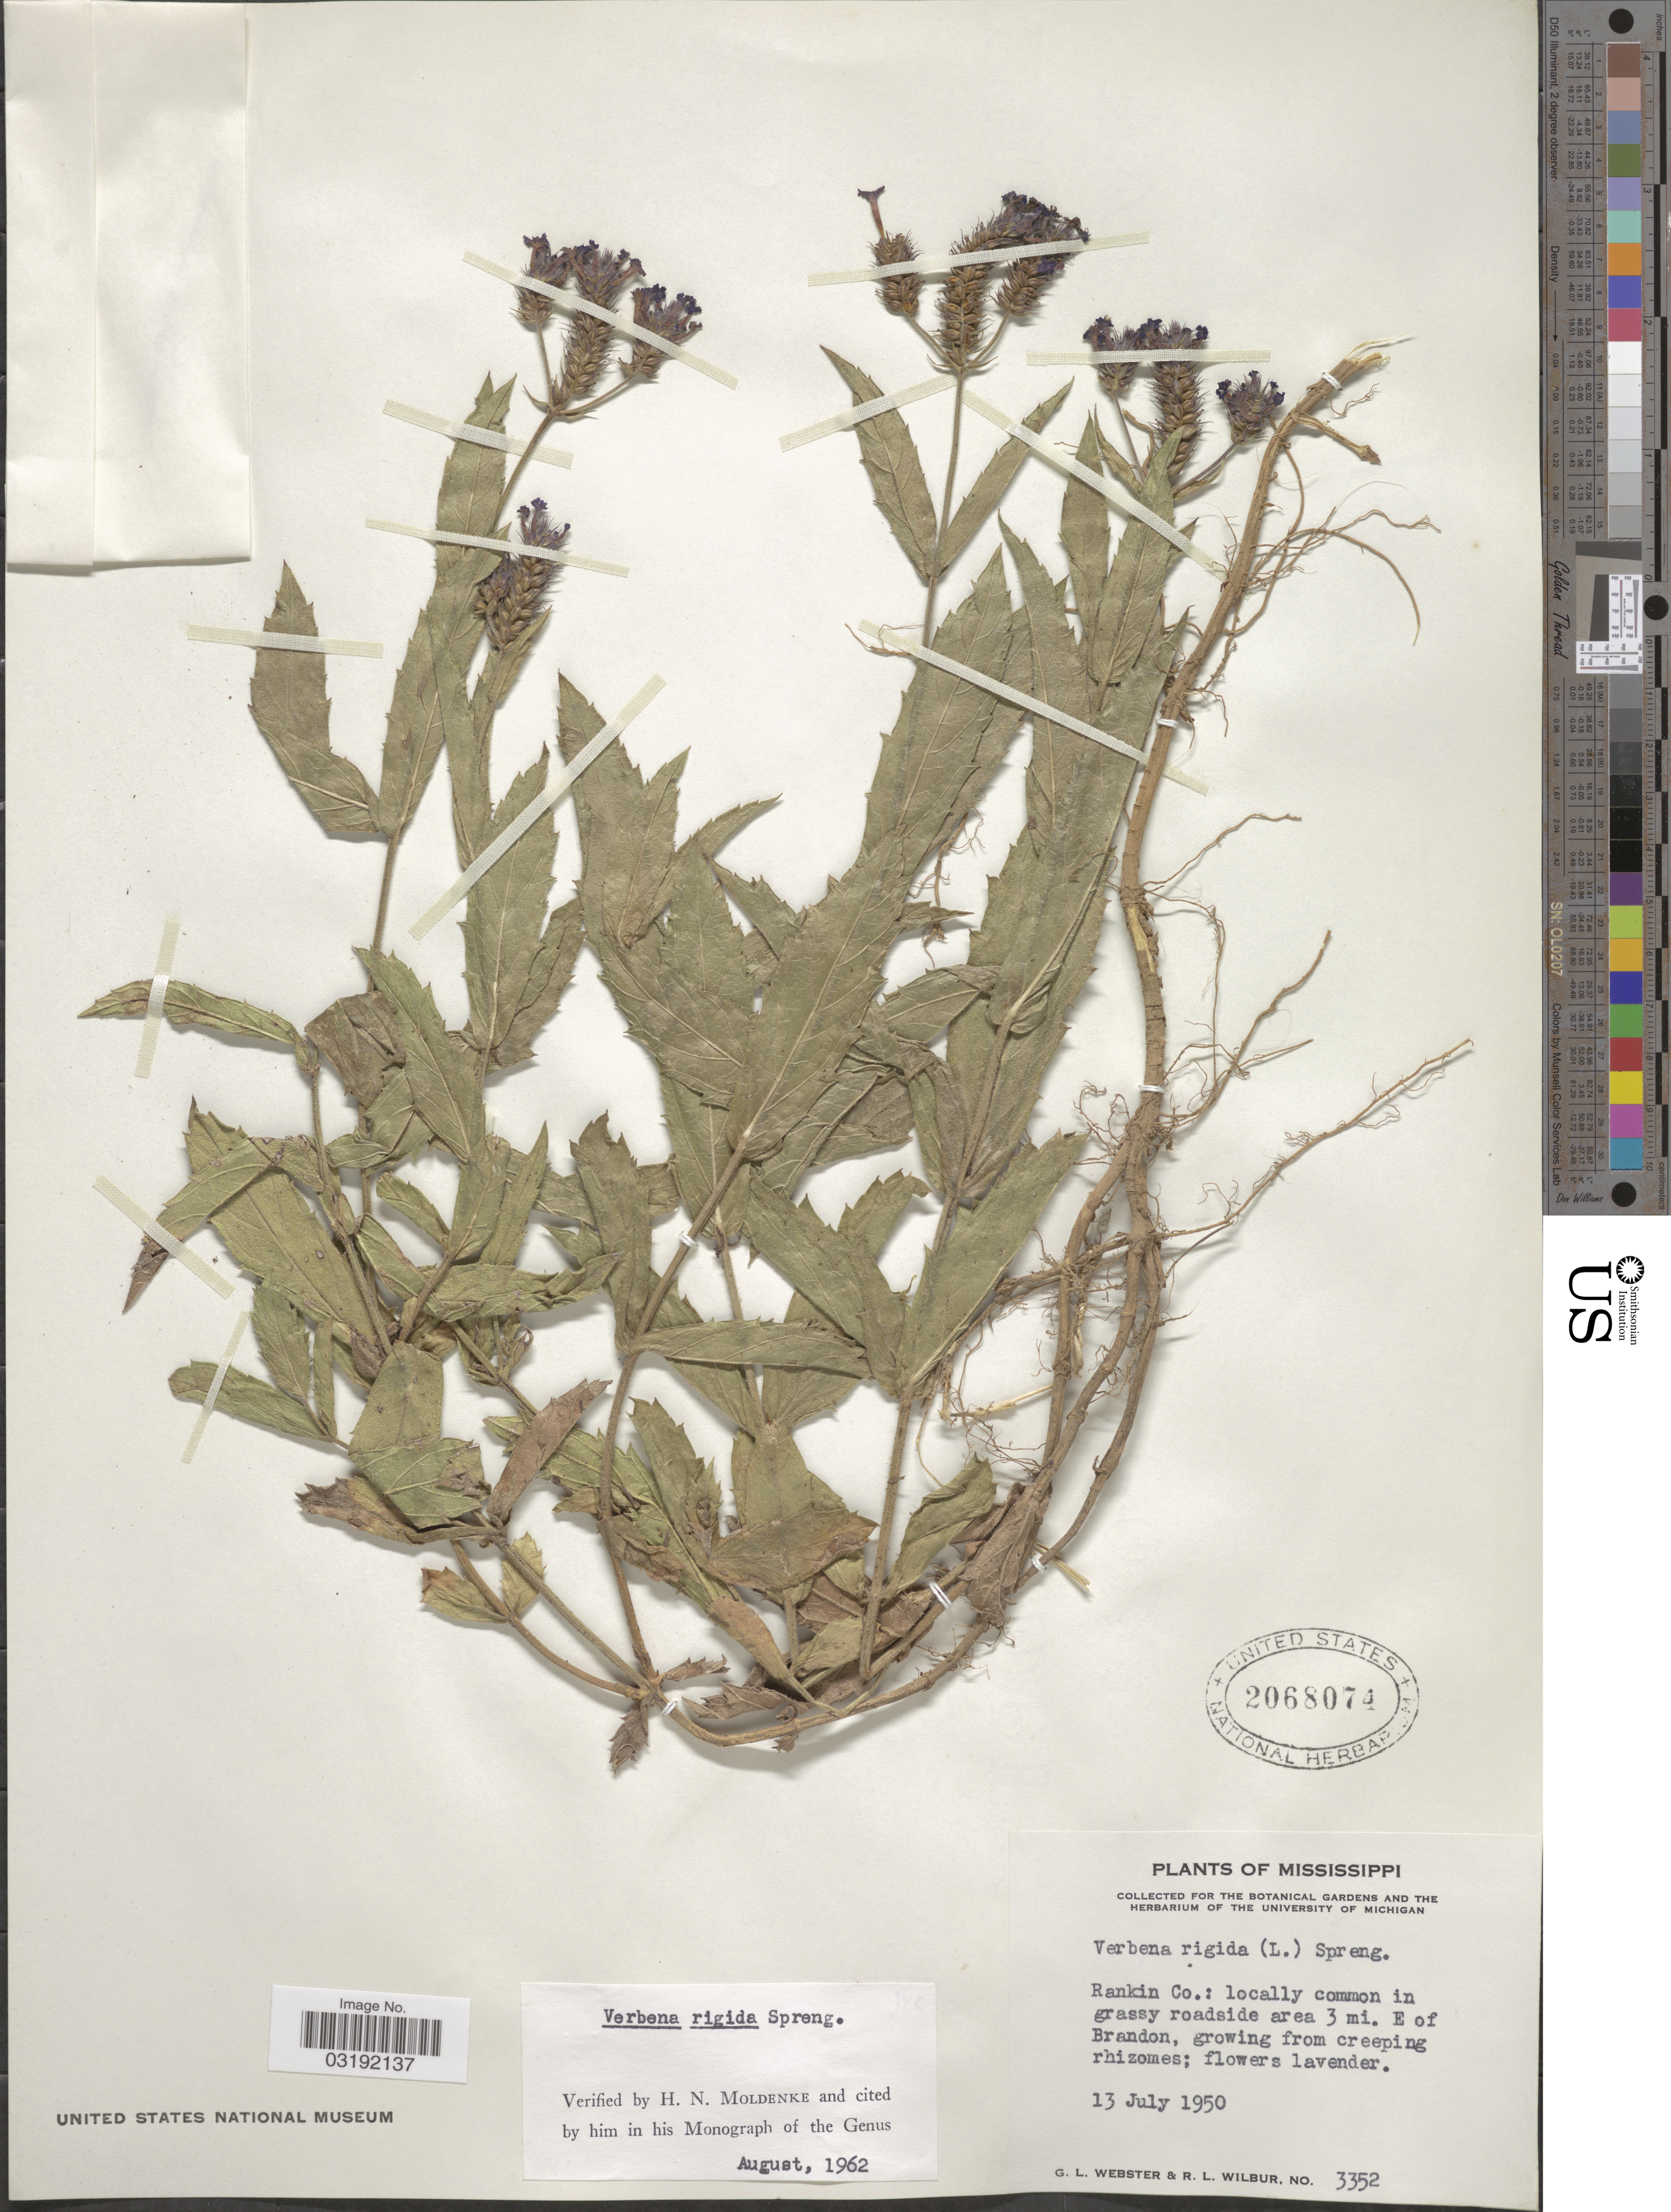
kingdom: Plantae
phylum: Tracheophyta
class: Magnoliopsida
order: Lamiales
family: Verbenaceae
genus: Verbena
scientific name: Verbena rigida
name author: Spreng.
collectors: G. L. Webster & R. L. Wilbur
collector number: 3352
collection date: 1950-07-13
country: United States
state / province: Mississippi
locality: Rankin Co.: locally common in grassy roadside area 3 mi. E of Brandon.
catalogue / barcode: US 2068074